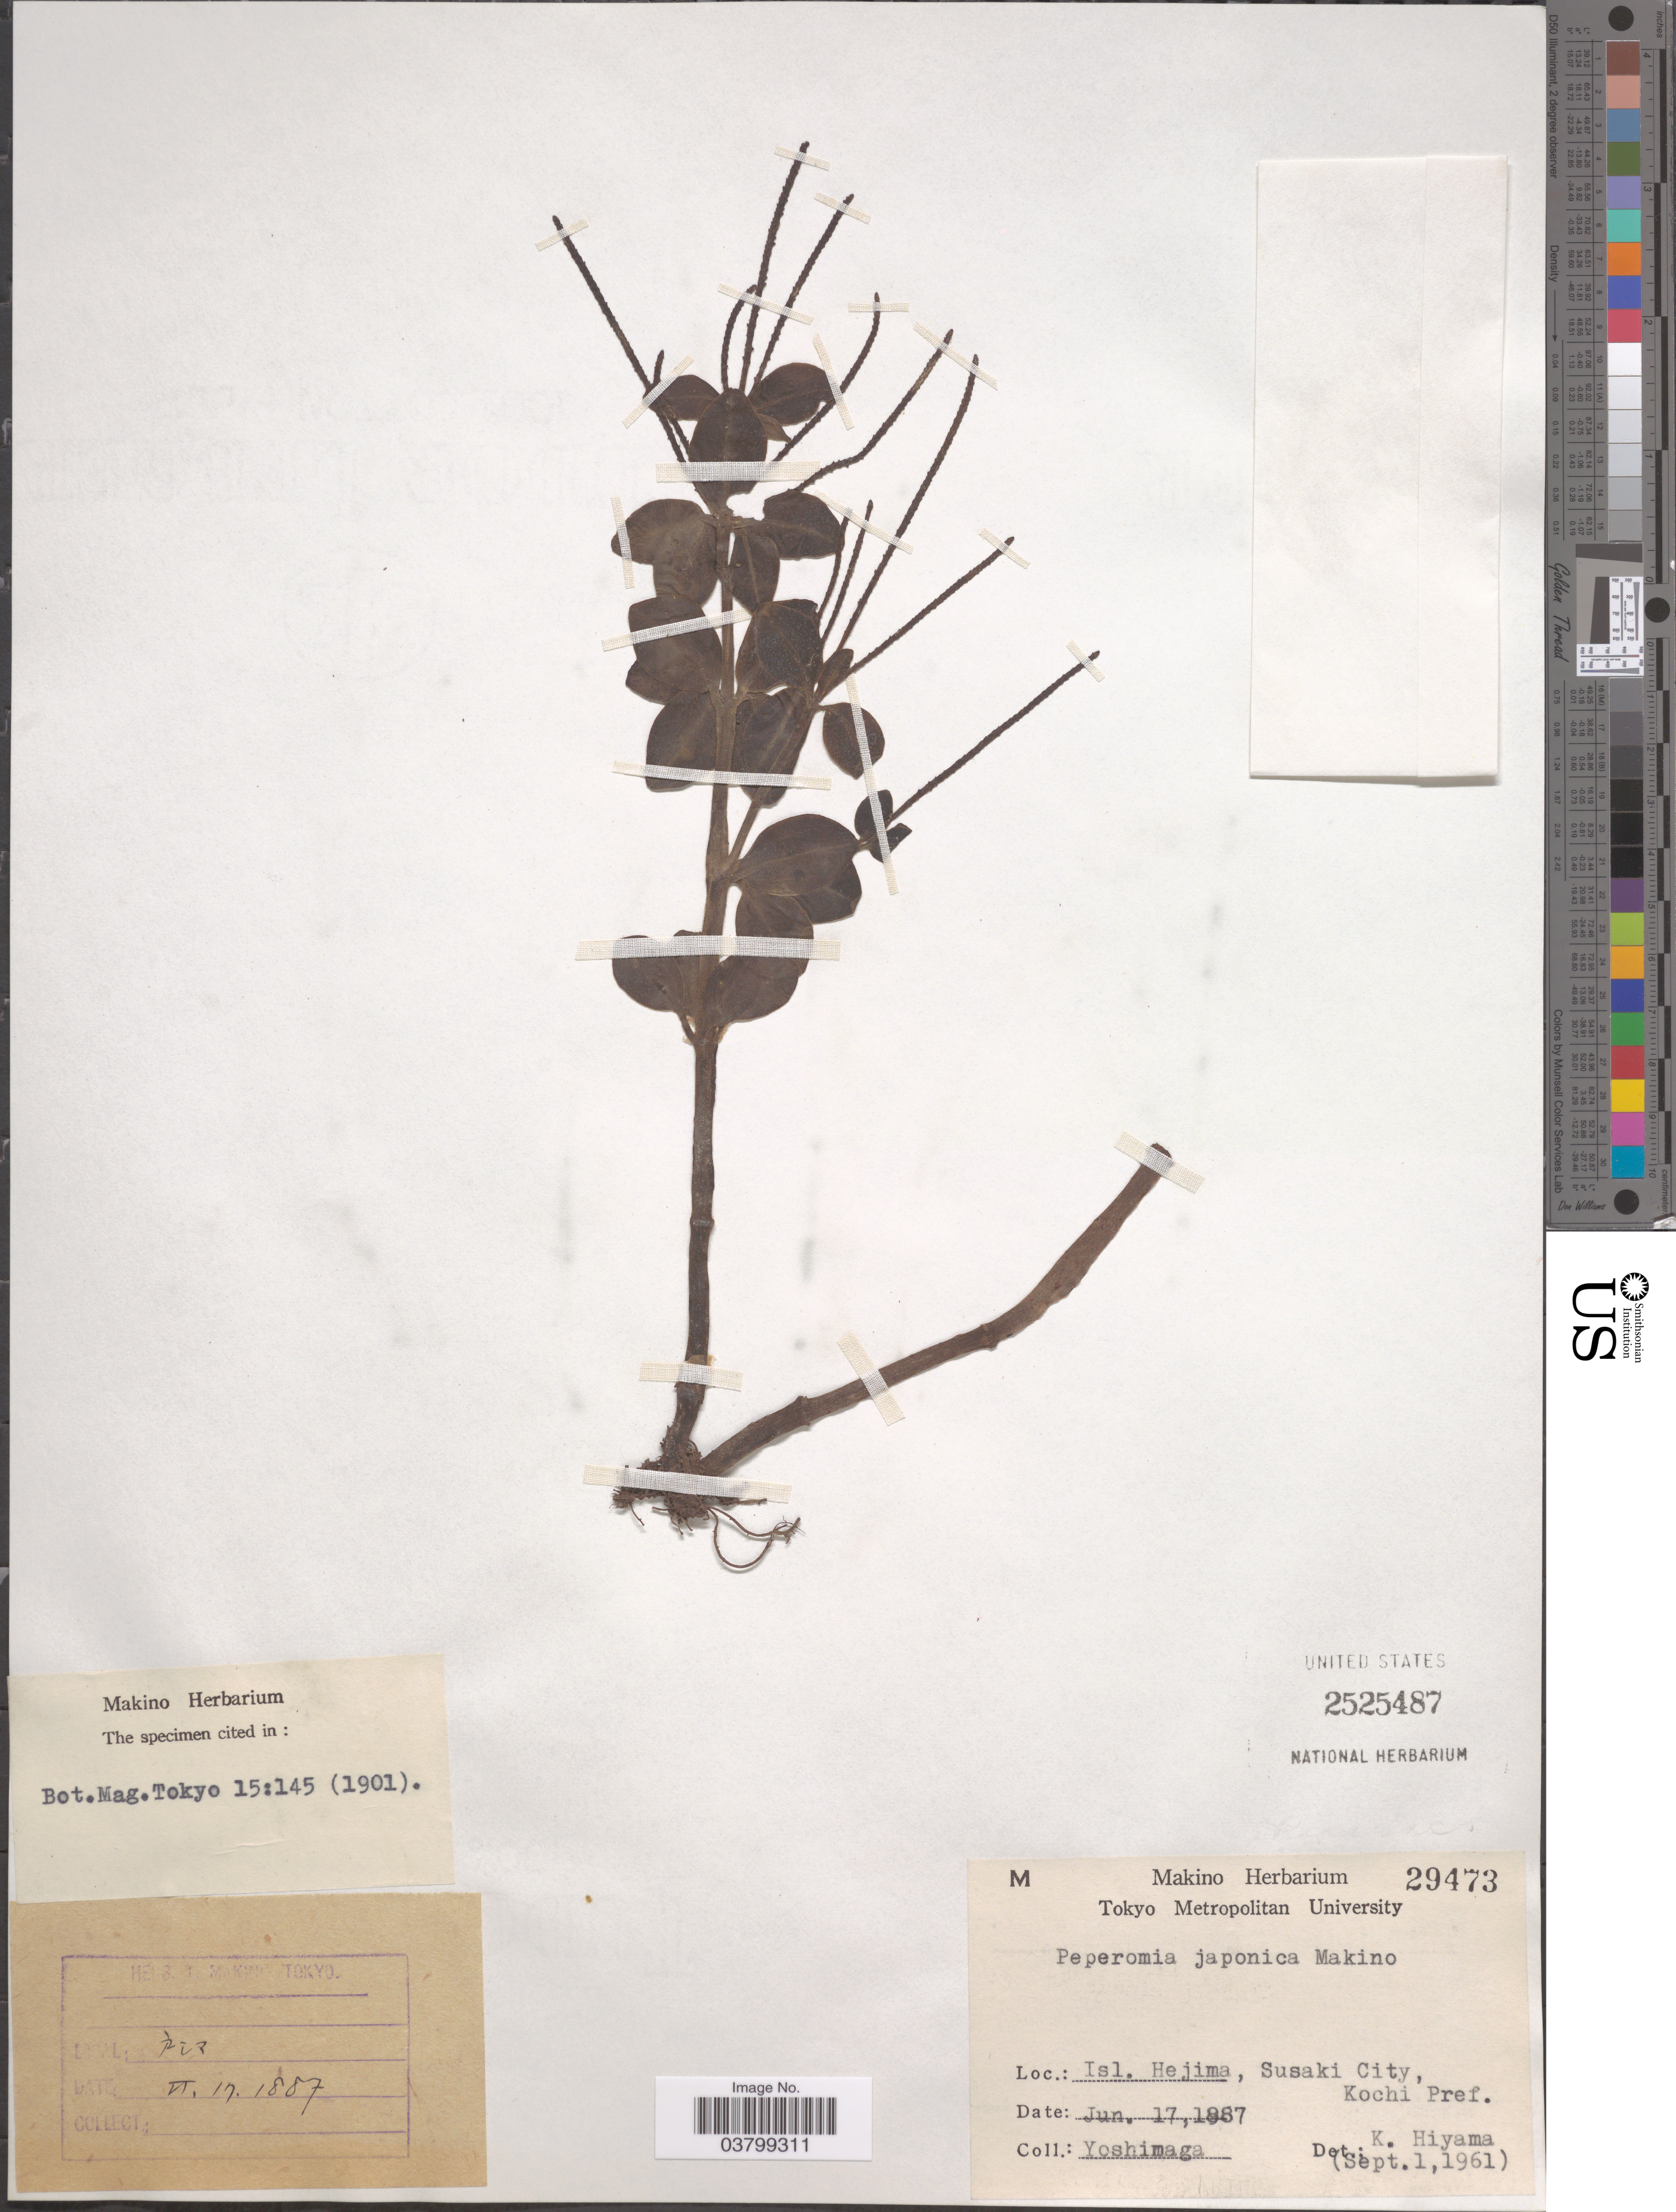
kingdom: Plantae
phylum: Tracheophyta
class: Magnoliopsida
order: Piperales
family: Piperaceae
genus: Peperomia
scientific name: Peperomia japonica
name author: Makino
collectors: Yoshimaga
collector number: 29473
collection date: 1887-06-17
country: Japan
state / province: Koti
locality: Isl. Hejima, Susaki City, Kochi Pref.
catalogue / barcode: US 2525487